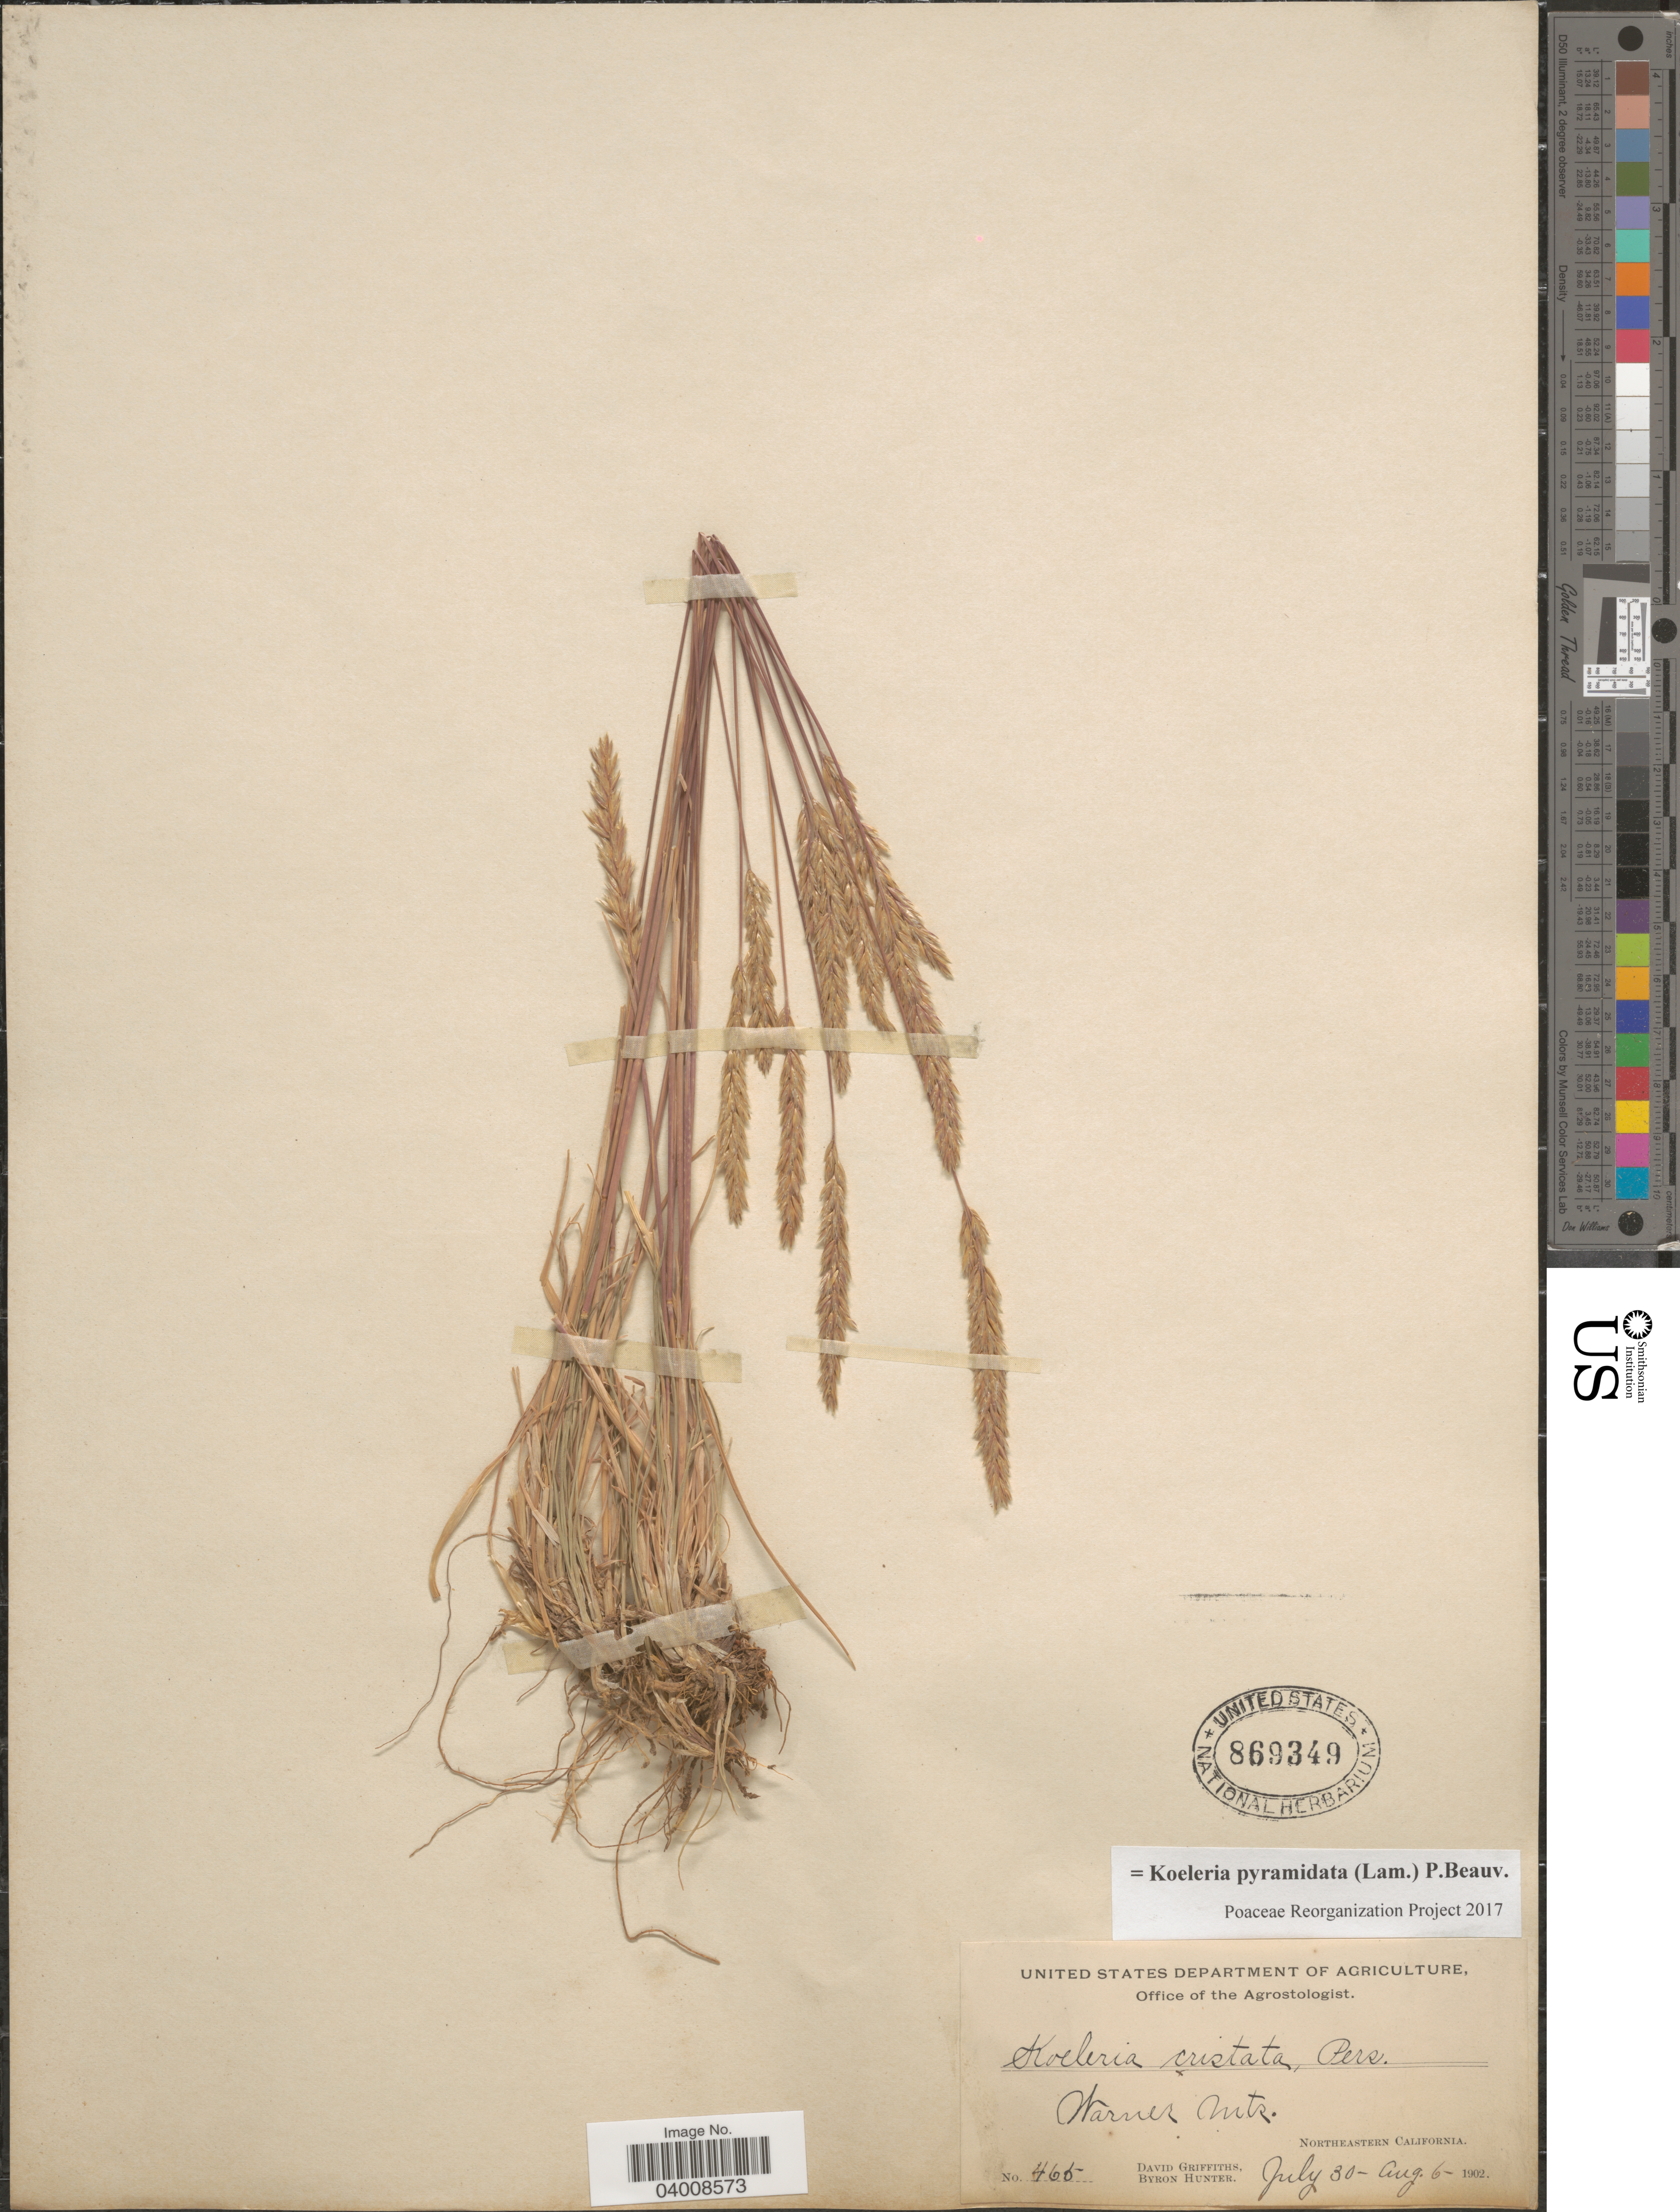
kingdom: Plantae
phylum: Tracheophyta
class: Liliopsida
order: Poales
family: Poaceae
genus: Koeleria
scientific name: Koeleria pyramidata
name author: (Lam.) P. Beauv.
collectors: D. Griffiths & B. Hunter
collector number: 465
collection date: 1902-07-30/1902-08-06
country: United States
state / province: California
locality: Warner Mts. Northeastern California.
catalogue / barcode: US 869349